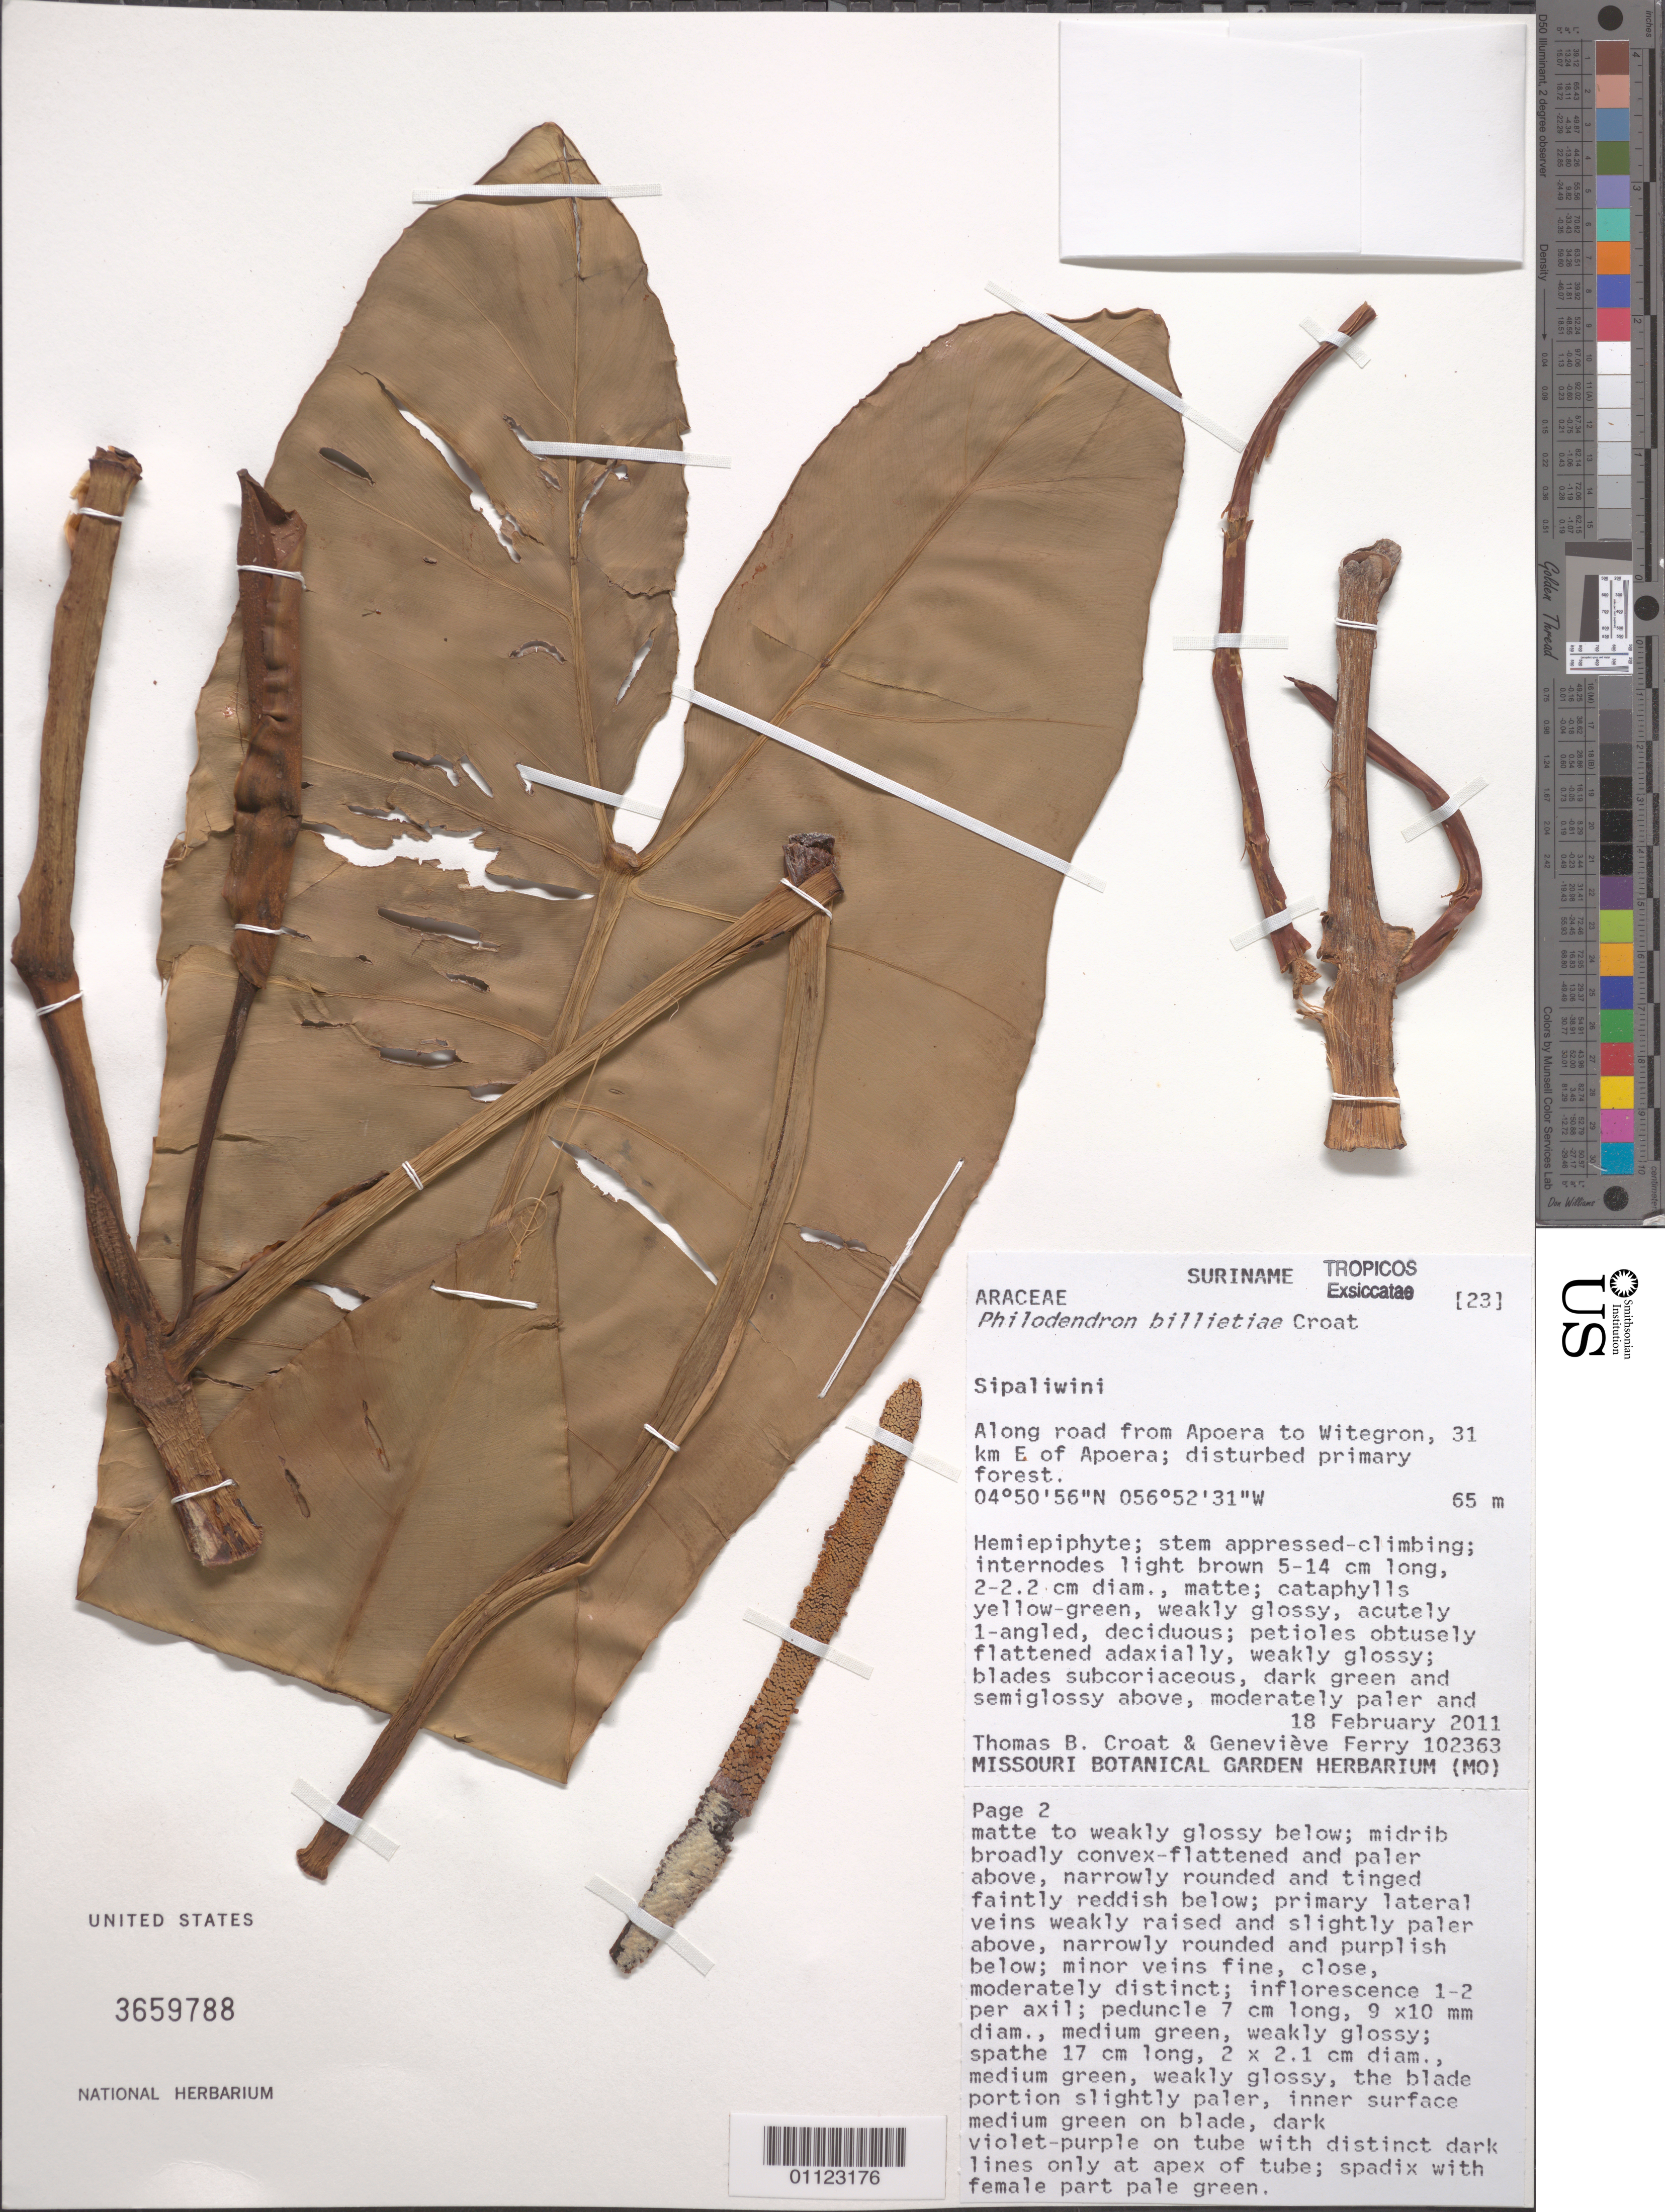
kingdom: Plantae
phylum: Tracheophyta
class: Liliopsida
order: Alismatales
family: Araceae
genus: Philodendron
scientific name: Philodendron billietiae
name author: Croat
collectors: T. B. Croat & G. Ferry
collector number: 102363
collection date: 2011-02-18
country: Suriname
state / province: Sipaliwini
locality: Along road from Apoera to Witegron, 31 km E of Apoera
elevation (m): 65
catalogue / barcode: US 3659788